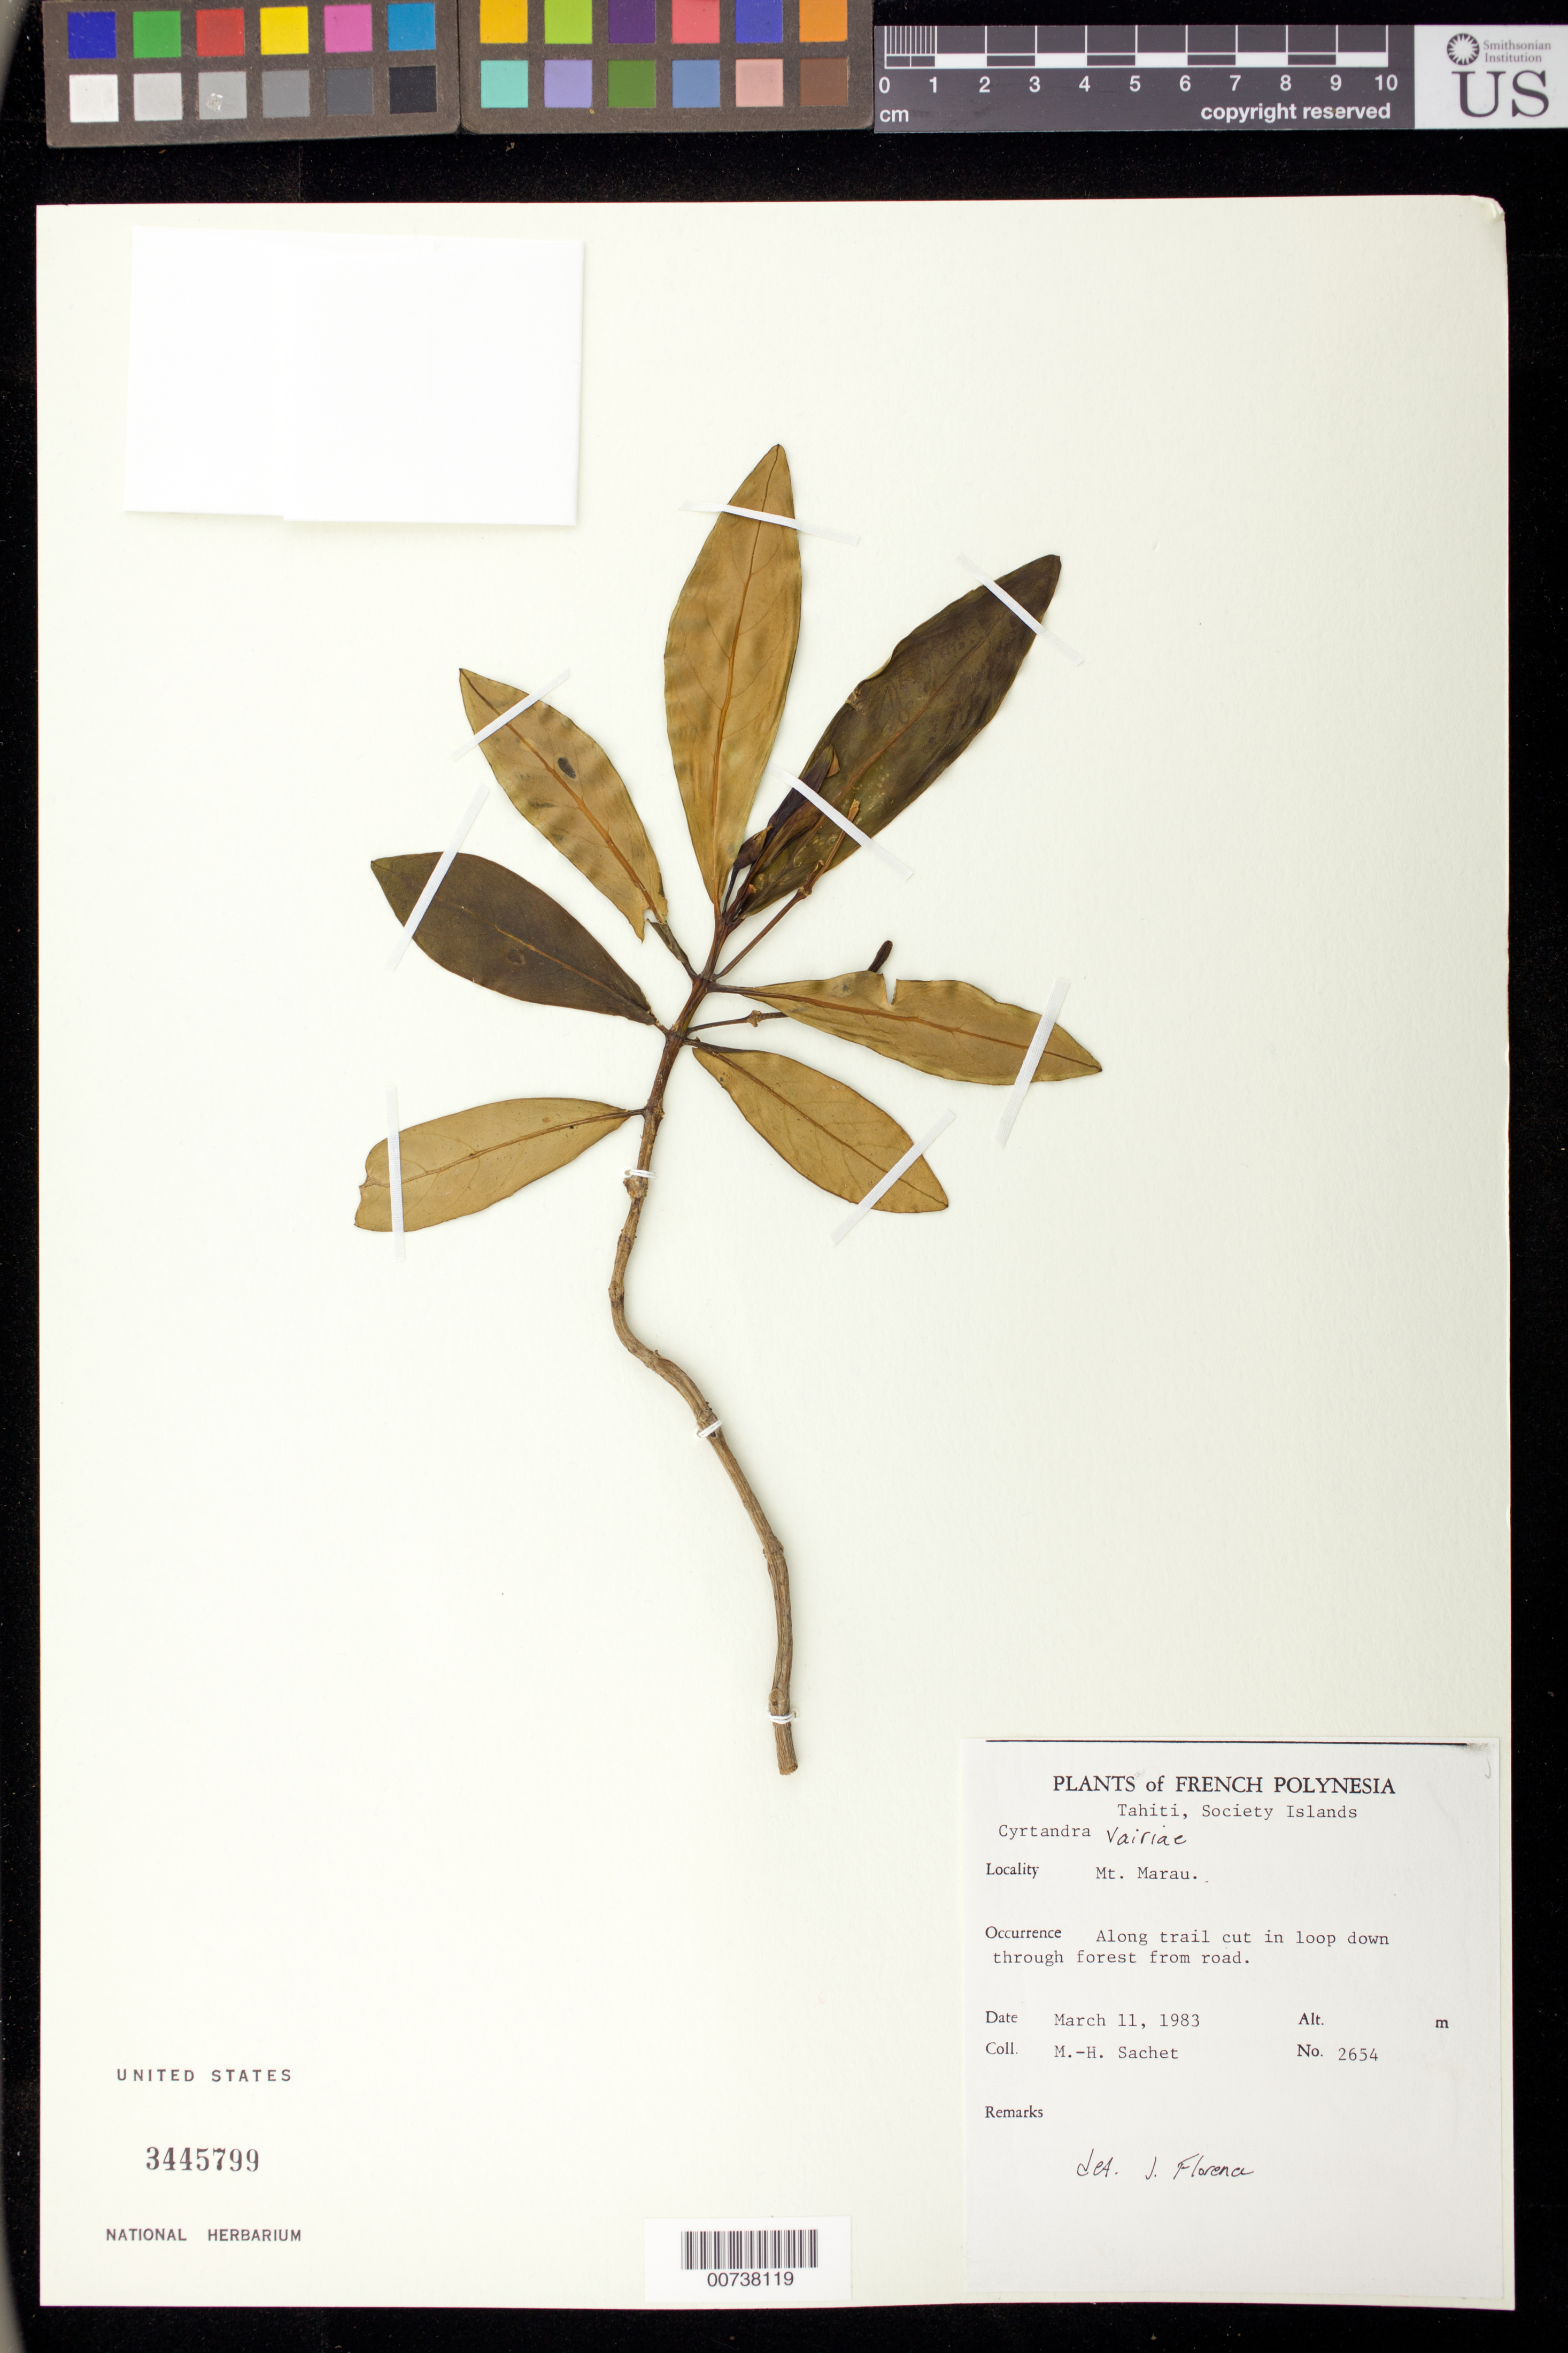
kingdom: Plantae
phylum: Tracheophyta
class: Magnoliopsida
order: Lamiales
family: Gesneriaceae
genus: Cyrtandra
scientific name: Cyrtandra vairiae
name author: Drake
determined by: Florence, J.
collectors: M.-H. Sachet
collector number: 2654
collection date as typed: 11 Mar 1983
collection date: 1983-03-11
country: French Polynesia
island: Tahiti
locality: Mt. Marau.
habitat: Along trail cut in loop down through forest from road.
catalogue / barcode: US 3445799